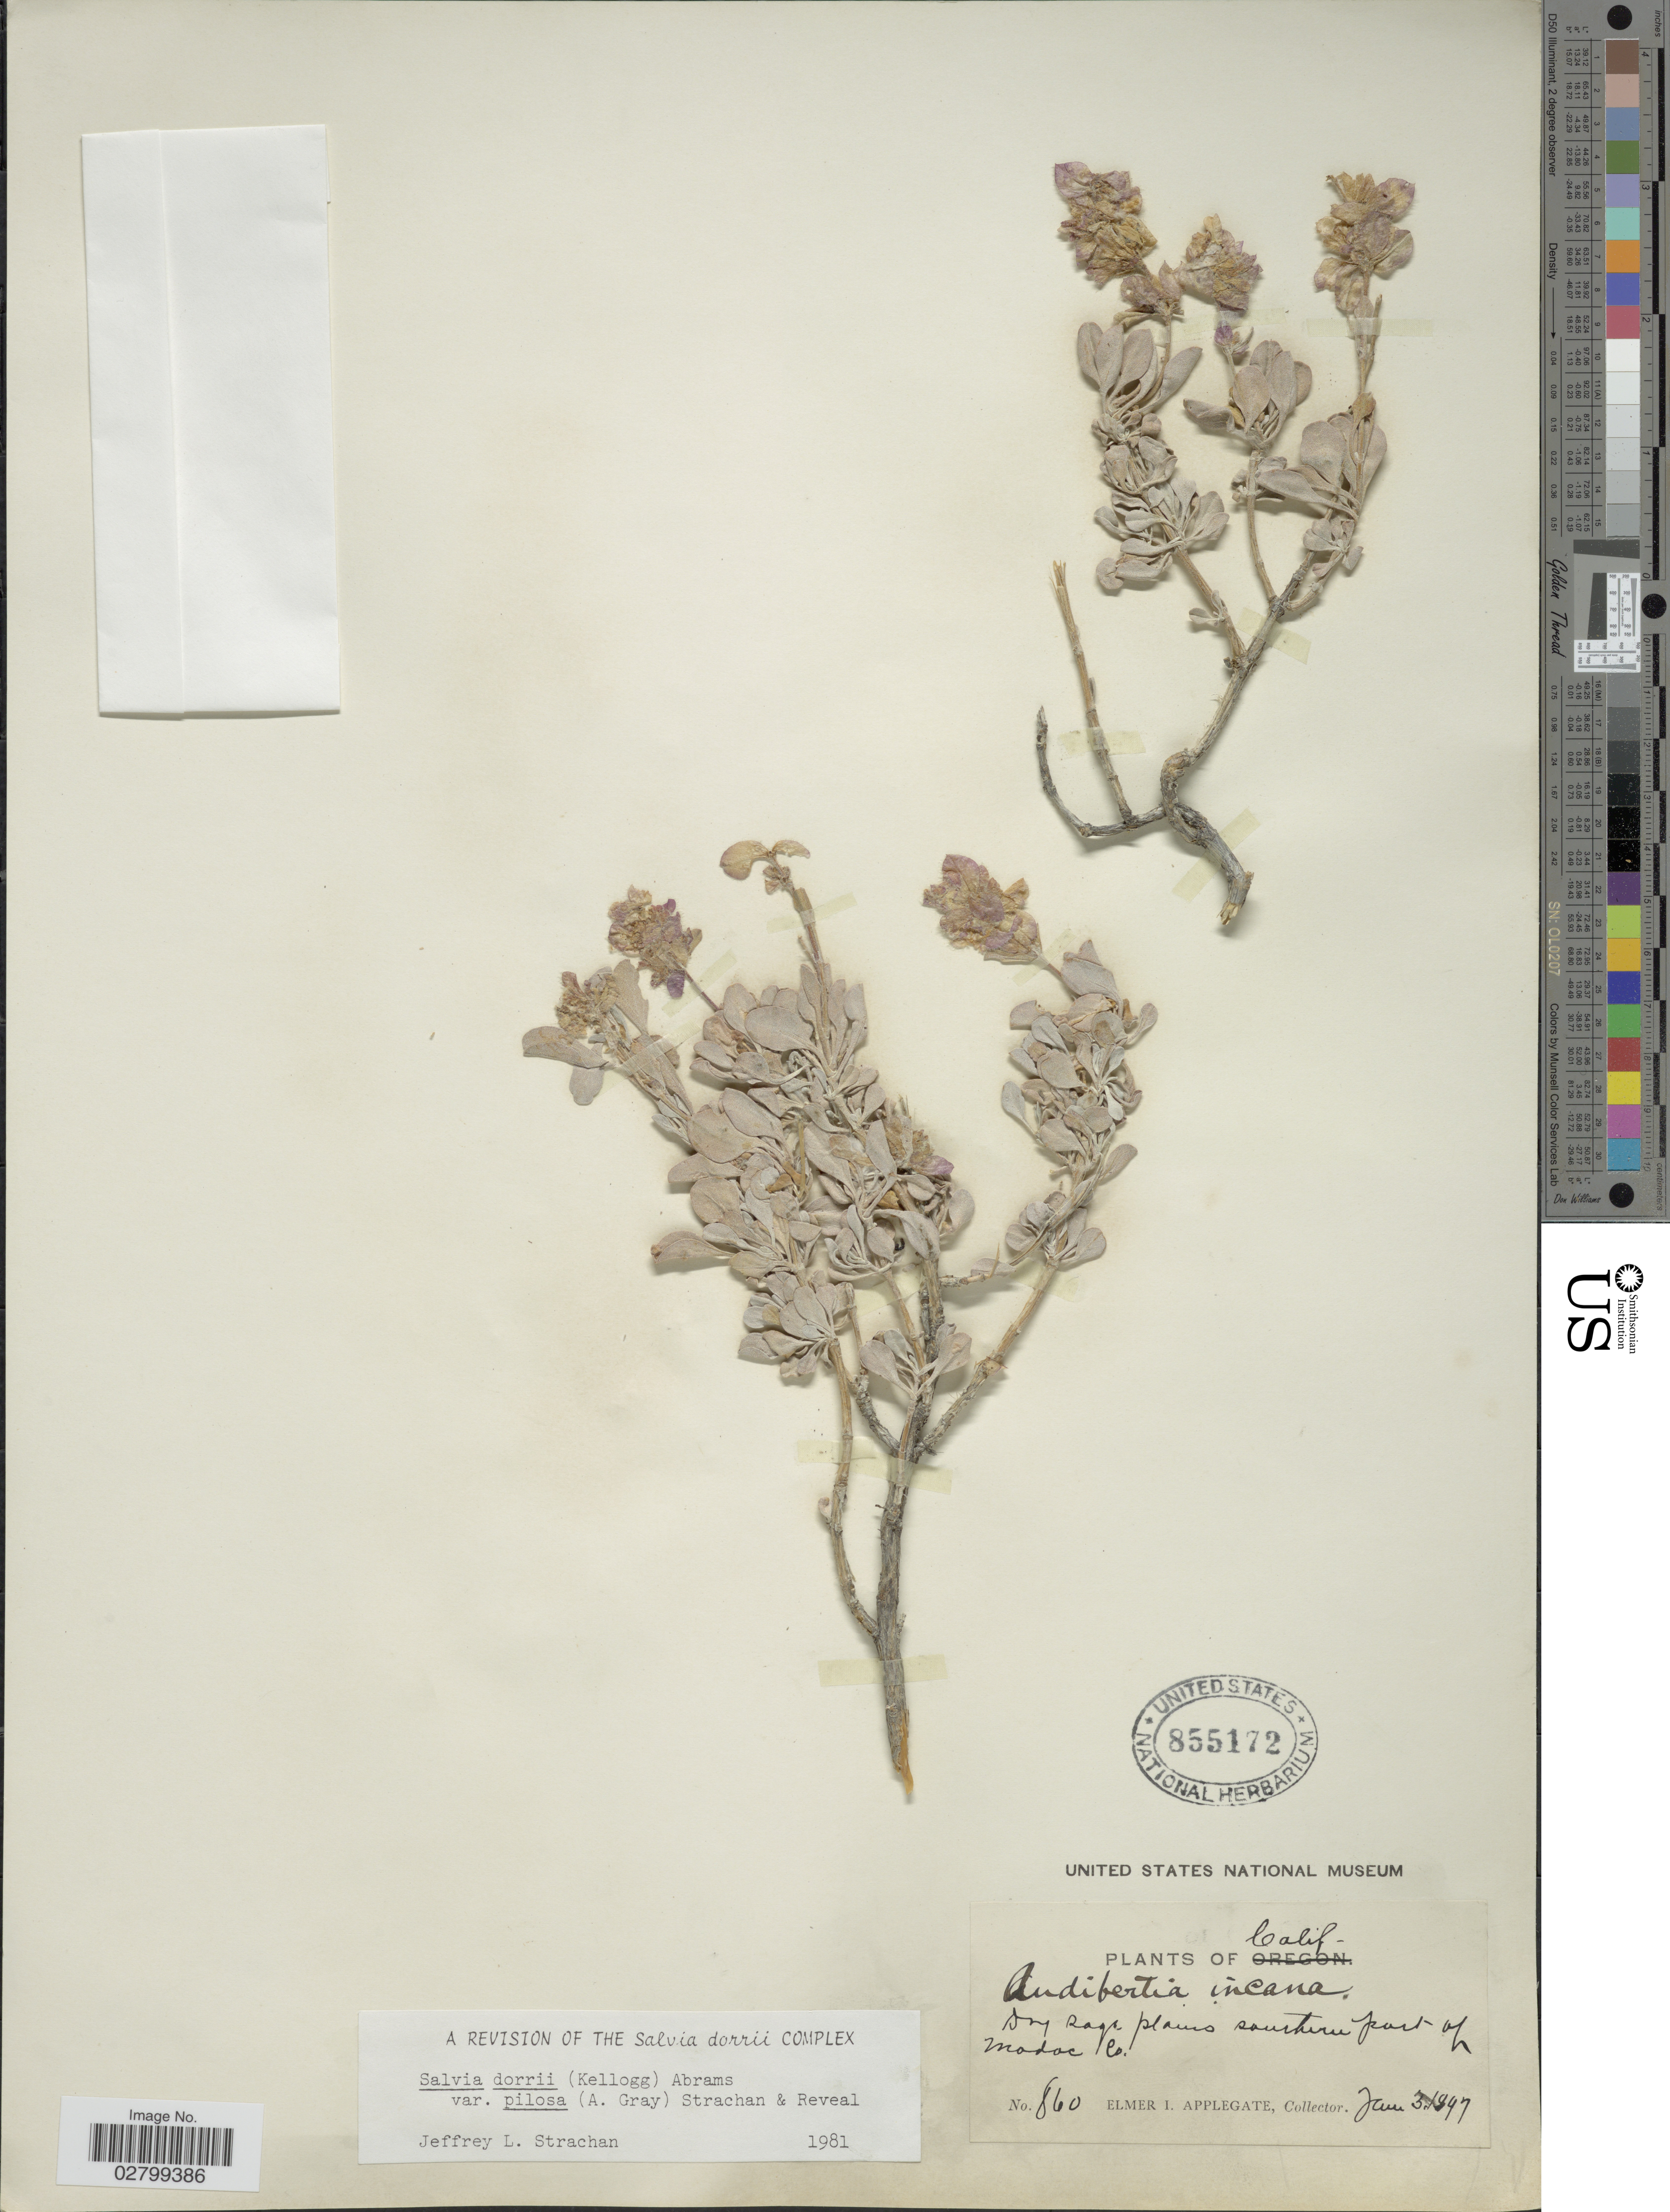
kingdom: Plantae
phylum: Tracheophyta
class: Magnoliopsida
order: Lamiales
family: Lamiaceae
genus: Salvia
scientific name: Salvia dorrii var. pilosa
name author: (A. Gray) Strachan & Reveal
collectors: E. I. Applegate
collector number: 860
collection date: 1997-06-03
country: United States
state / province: California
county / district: Modoc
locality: Southern part of Modac Co.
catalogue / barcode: US 855172